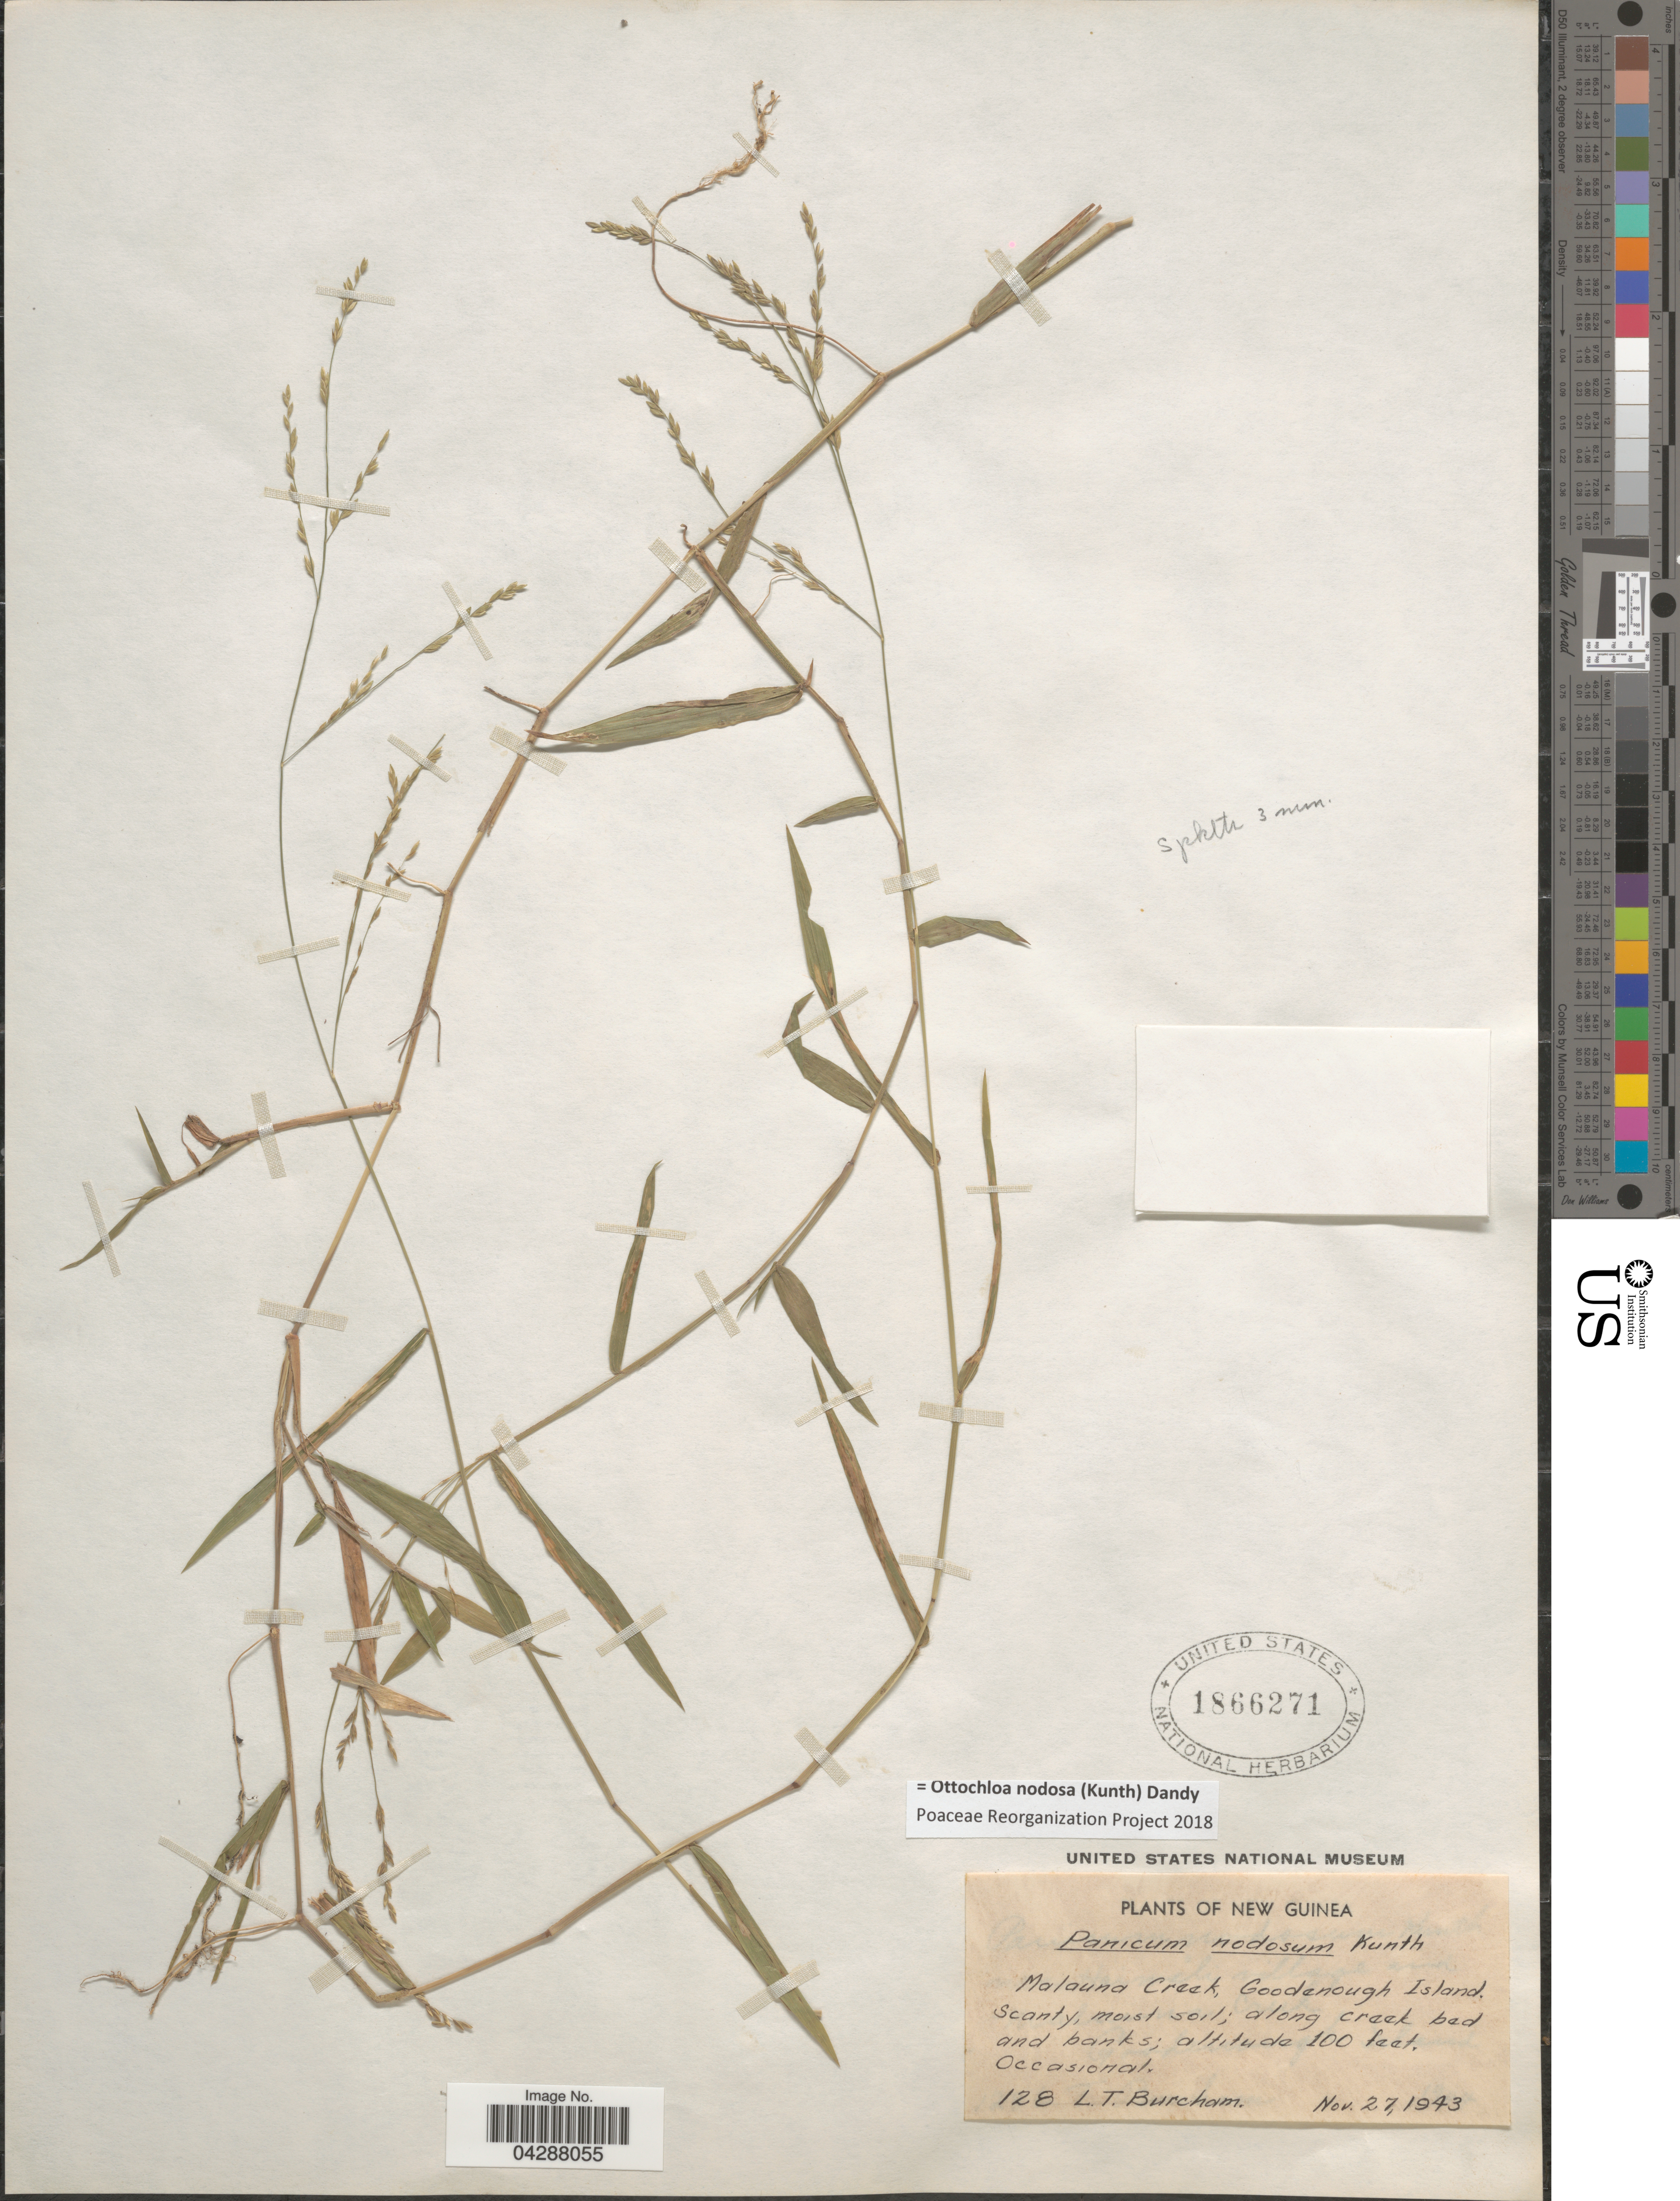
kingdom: Plantae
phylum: Tracheophyta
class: Liliopsida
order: Poales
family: Poaceae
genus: Ottochloa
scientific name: Ottochloa nodosa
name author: (Kunth) Dandy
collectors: L. Burcham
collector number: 128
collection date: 1943-11-27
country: Papua New Guinea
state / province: Milne Bay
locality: New Guinea. Malauna Creek, Goodenough Island.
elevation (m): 30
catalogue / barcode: US 1866271